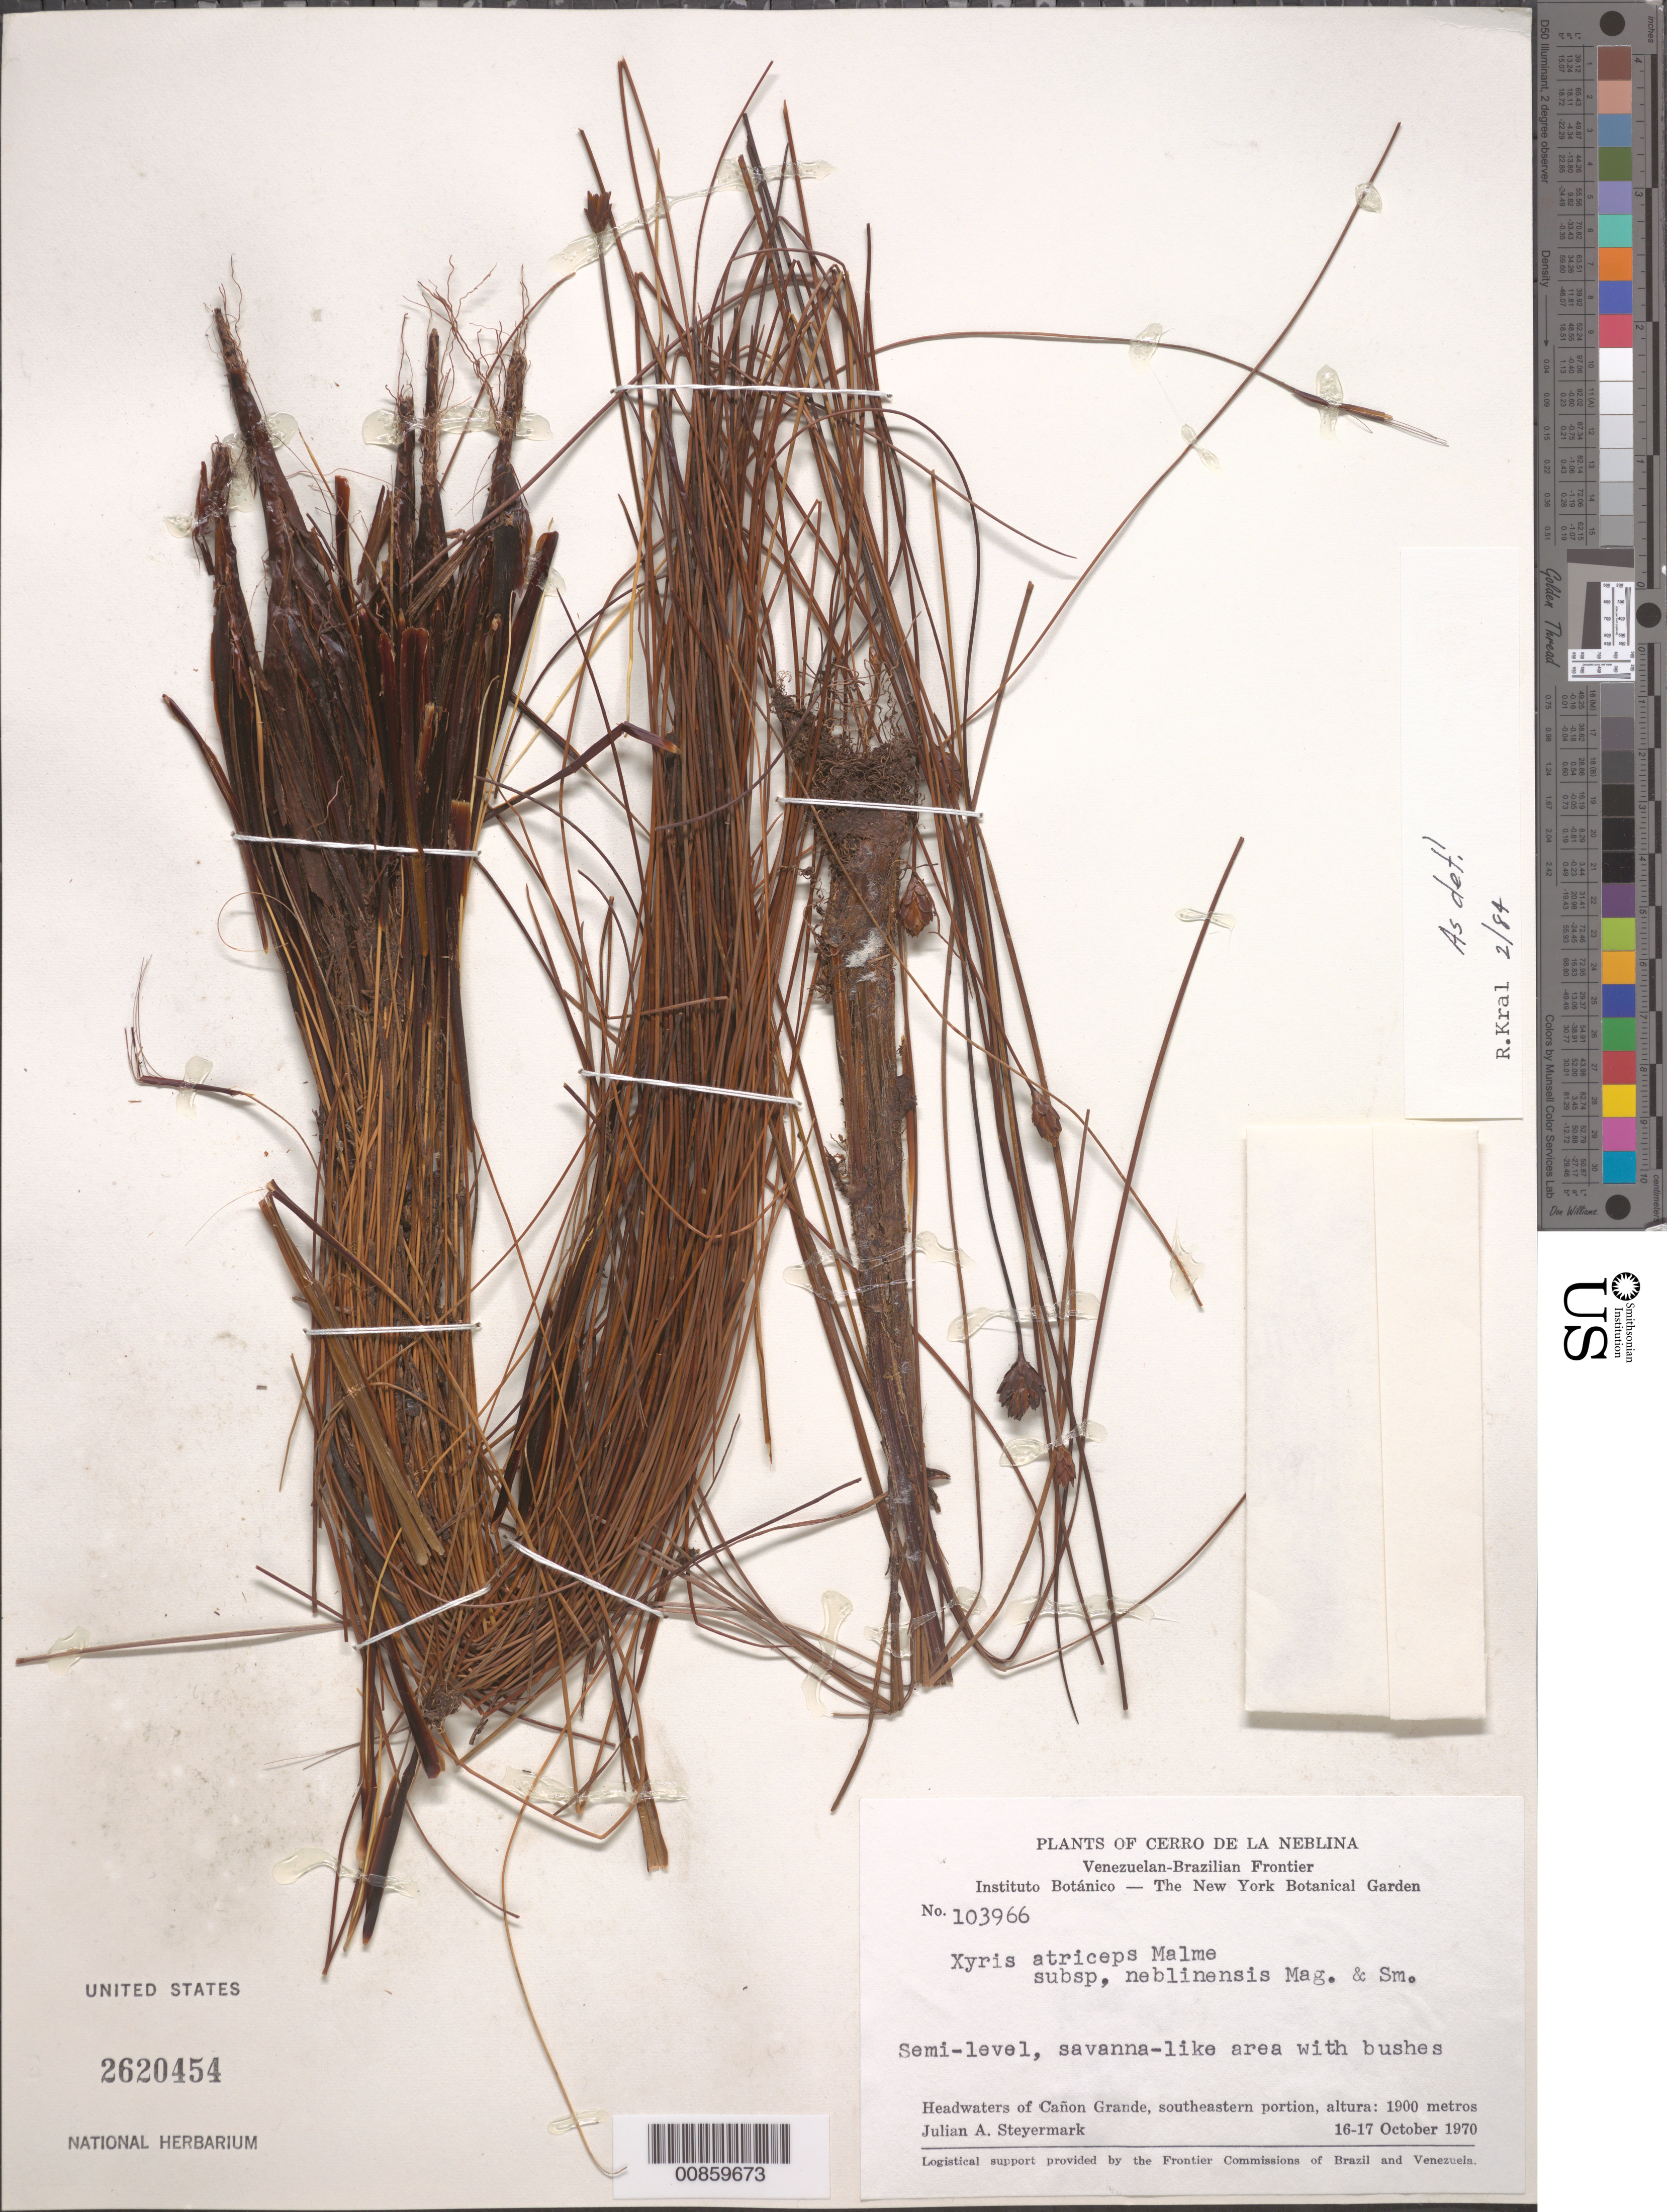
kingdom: Plantae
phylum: Tracheophyta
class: Liliopsida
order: Poales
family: Xyridaceae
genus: Xyris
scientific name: Xyris atriceps subsp. neblinensis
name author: Maguire & L.B. Sm.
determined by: Kral, Robert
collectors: J. Steyermark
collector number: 103966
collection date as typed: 16-Oct-70 to 17-Oct-70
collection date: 1970-10-16/1970-10-17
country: Venezuela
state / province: Amazonas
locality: Caño Grande headwaters, southeastern portion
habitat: Semi-level, savanna-like area with bushes.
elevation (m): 1900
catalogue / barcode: US 2620454